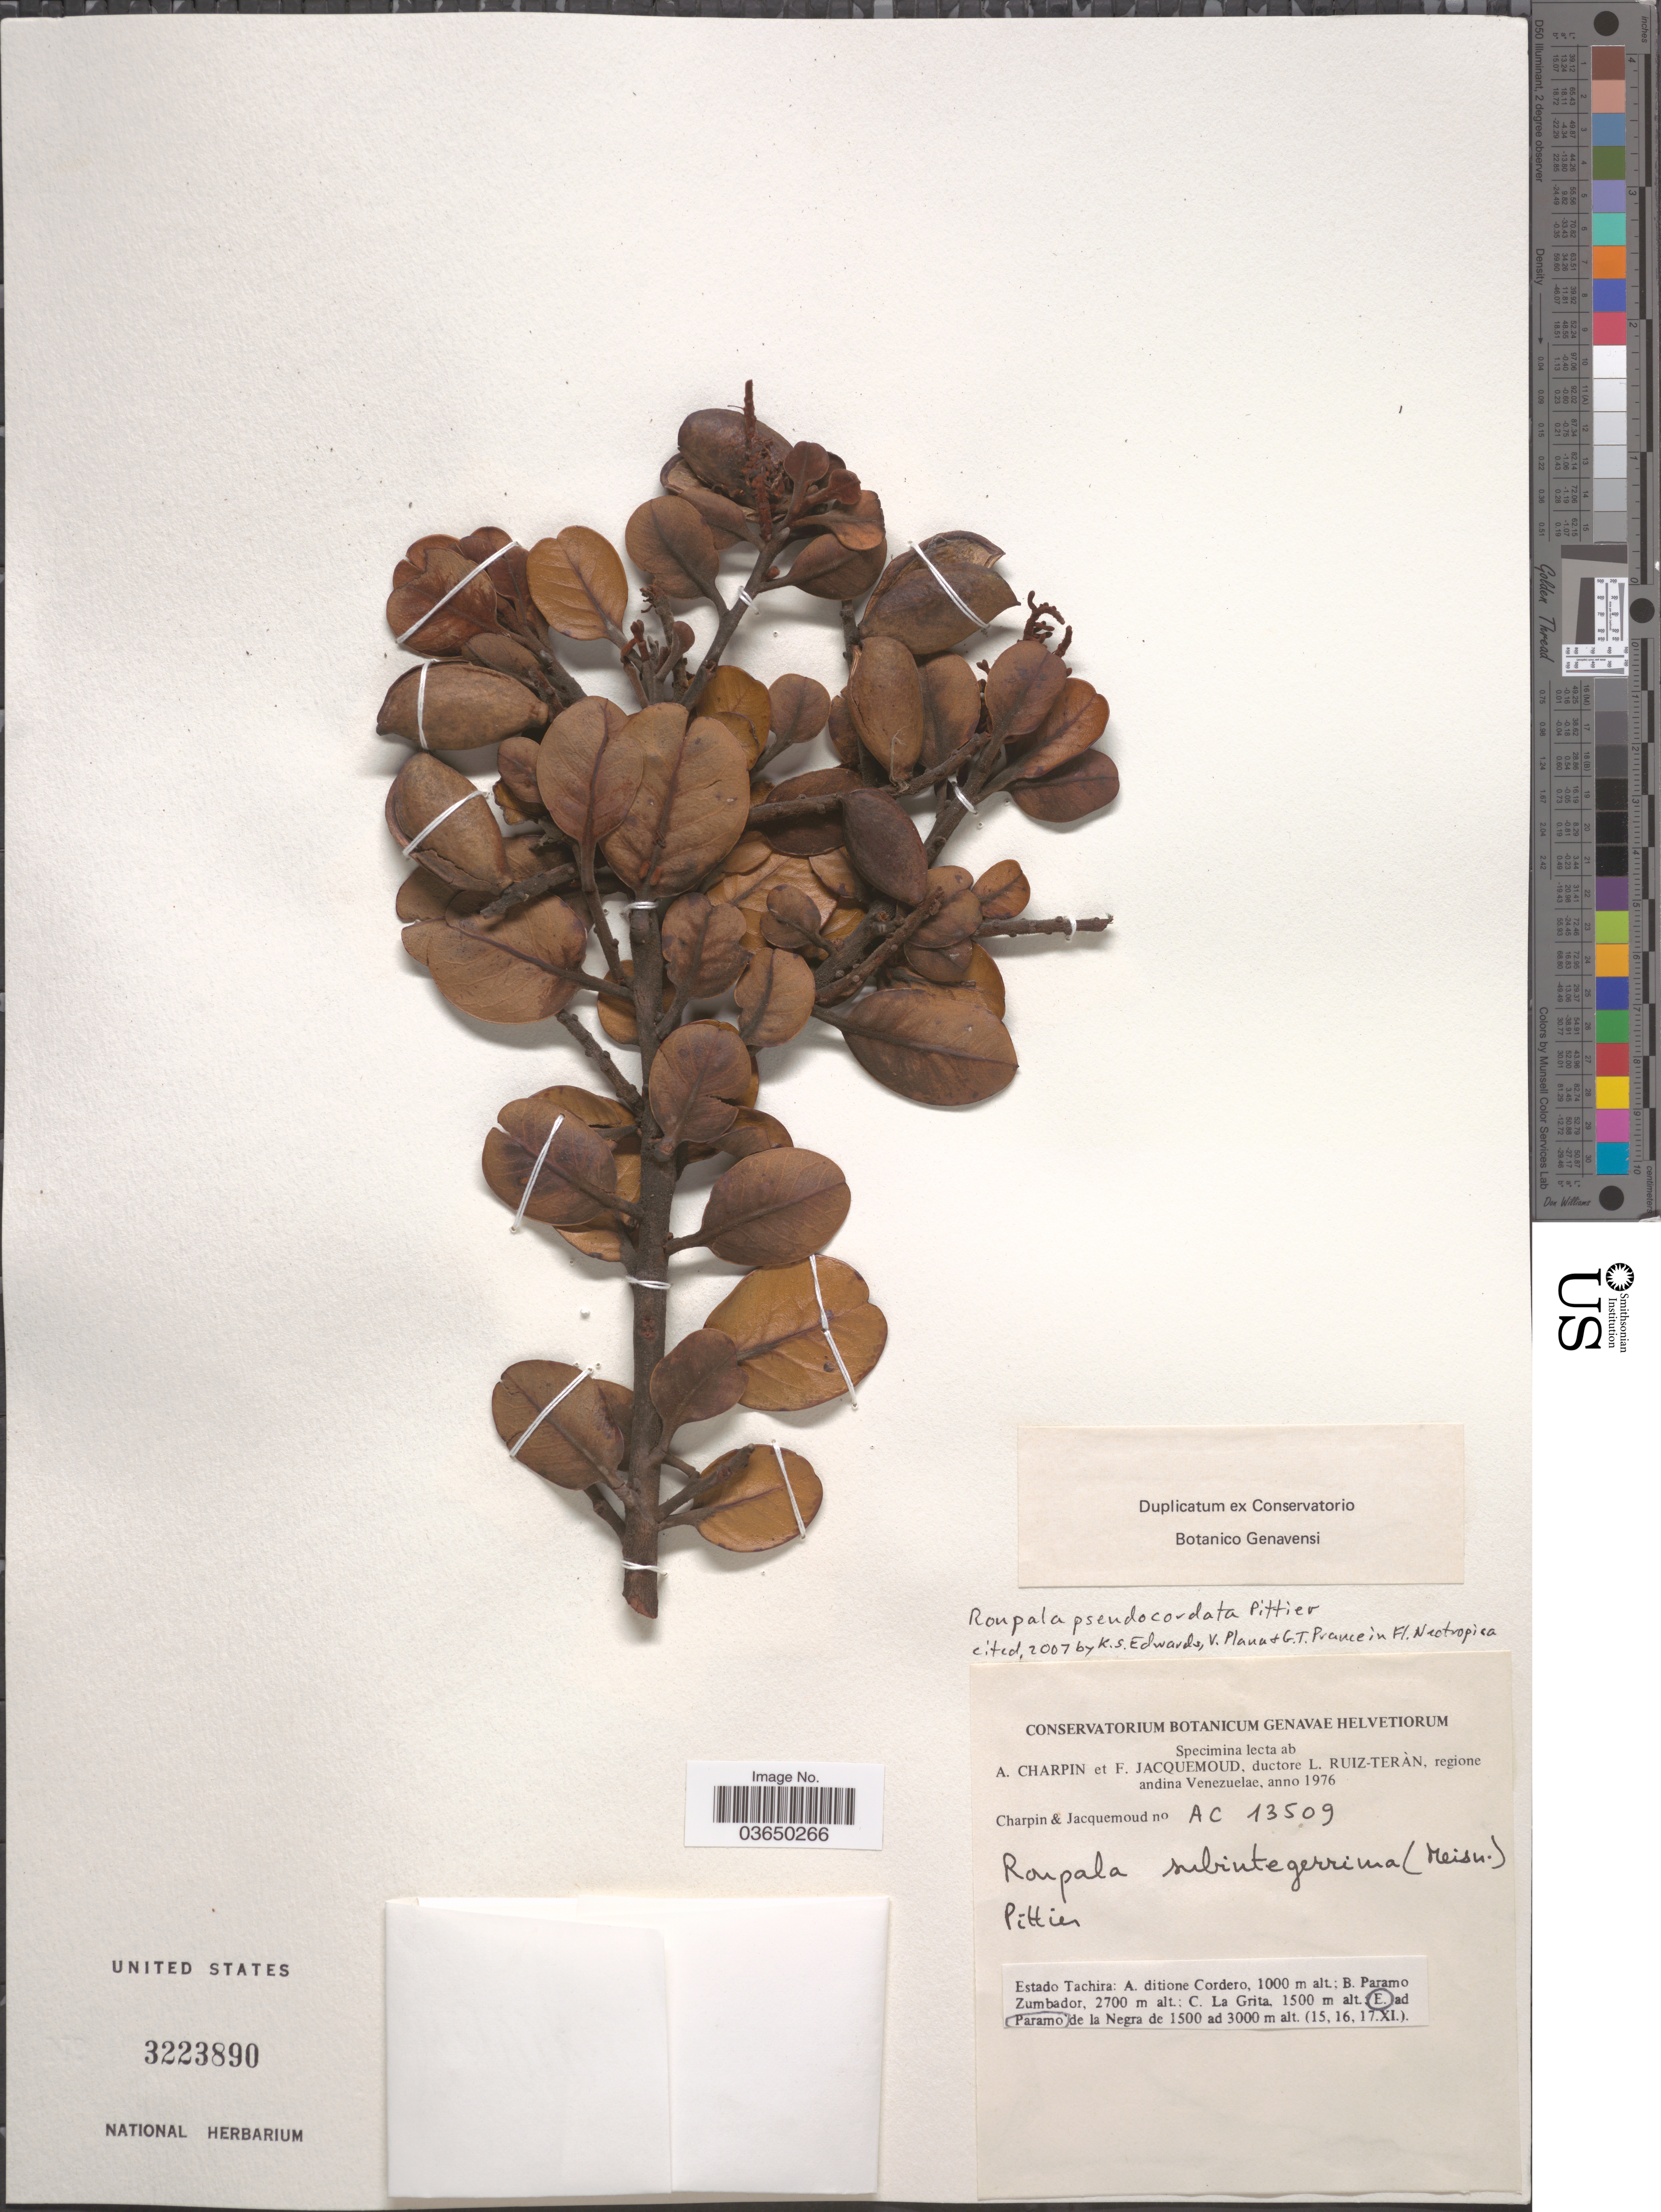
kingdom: Plantae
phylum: Tracheophyta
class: Magnoliopsida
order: Proteales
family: Proteaceae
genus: Roupala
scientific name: Roupala pseudocordata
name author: Pittier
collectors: A. Charpin & F. Jacquemoud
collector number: AC13509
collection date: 1976-11-15/1976-11-17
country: Venezuela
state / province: Tachira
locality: Ad Paramo de la Negra.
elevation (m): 1500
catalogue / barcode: US 3223890